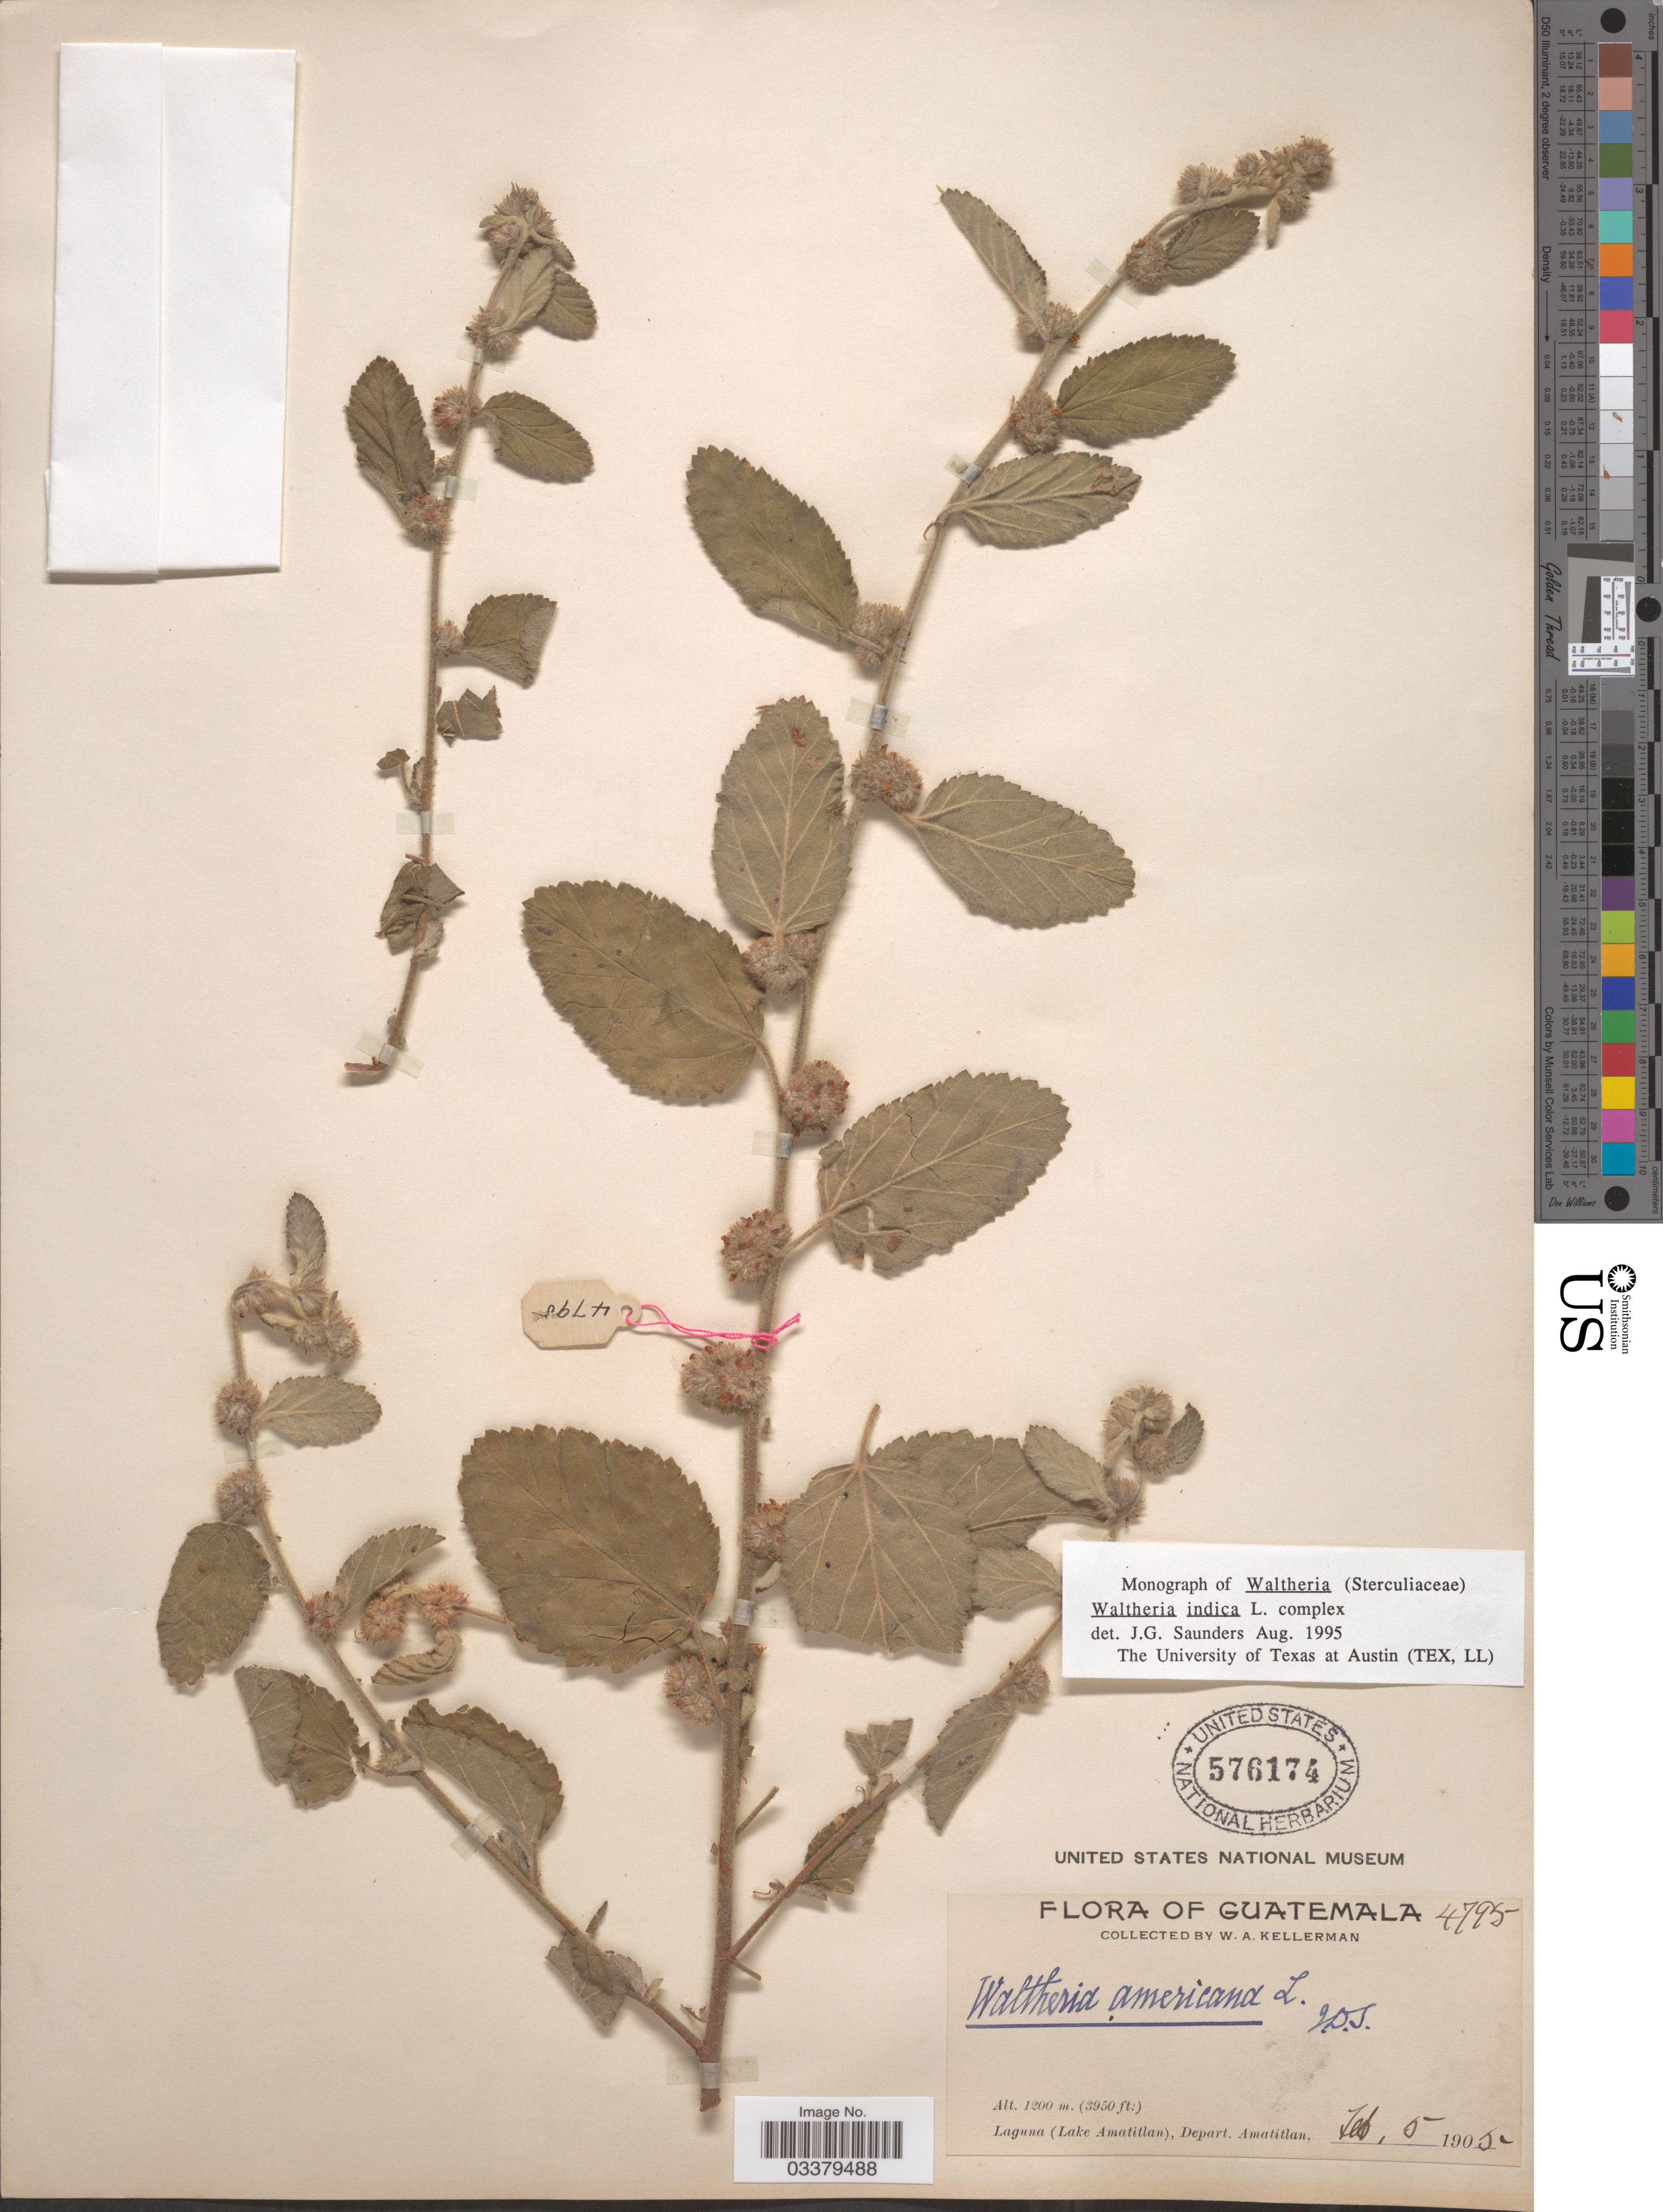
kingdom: Plantae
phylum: Tracheophyta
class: Magnoliopsida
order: Malvales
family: Malvaceae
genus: Waltheria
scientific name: Waltheria indica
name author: L.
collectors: W. Kellerman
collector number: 4795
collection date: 1905-02-05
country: Guatemala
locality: Laguna (Lake Amatitlan), Depart. Amatitlan.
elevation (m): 1200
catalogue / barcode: US 576174